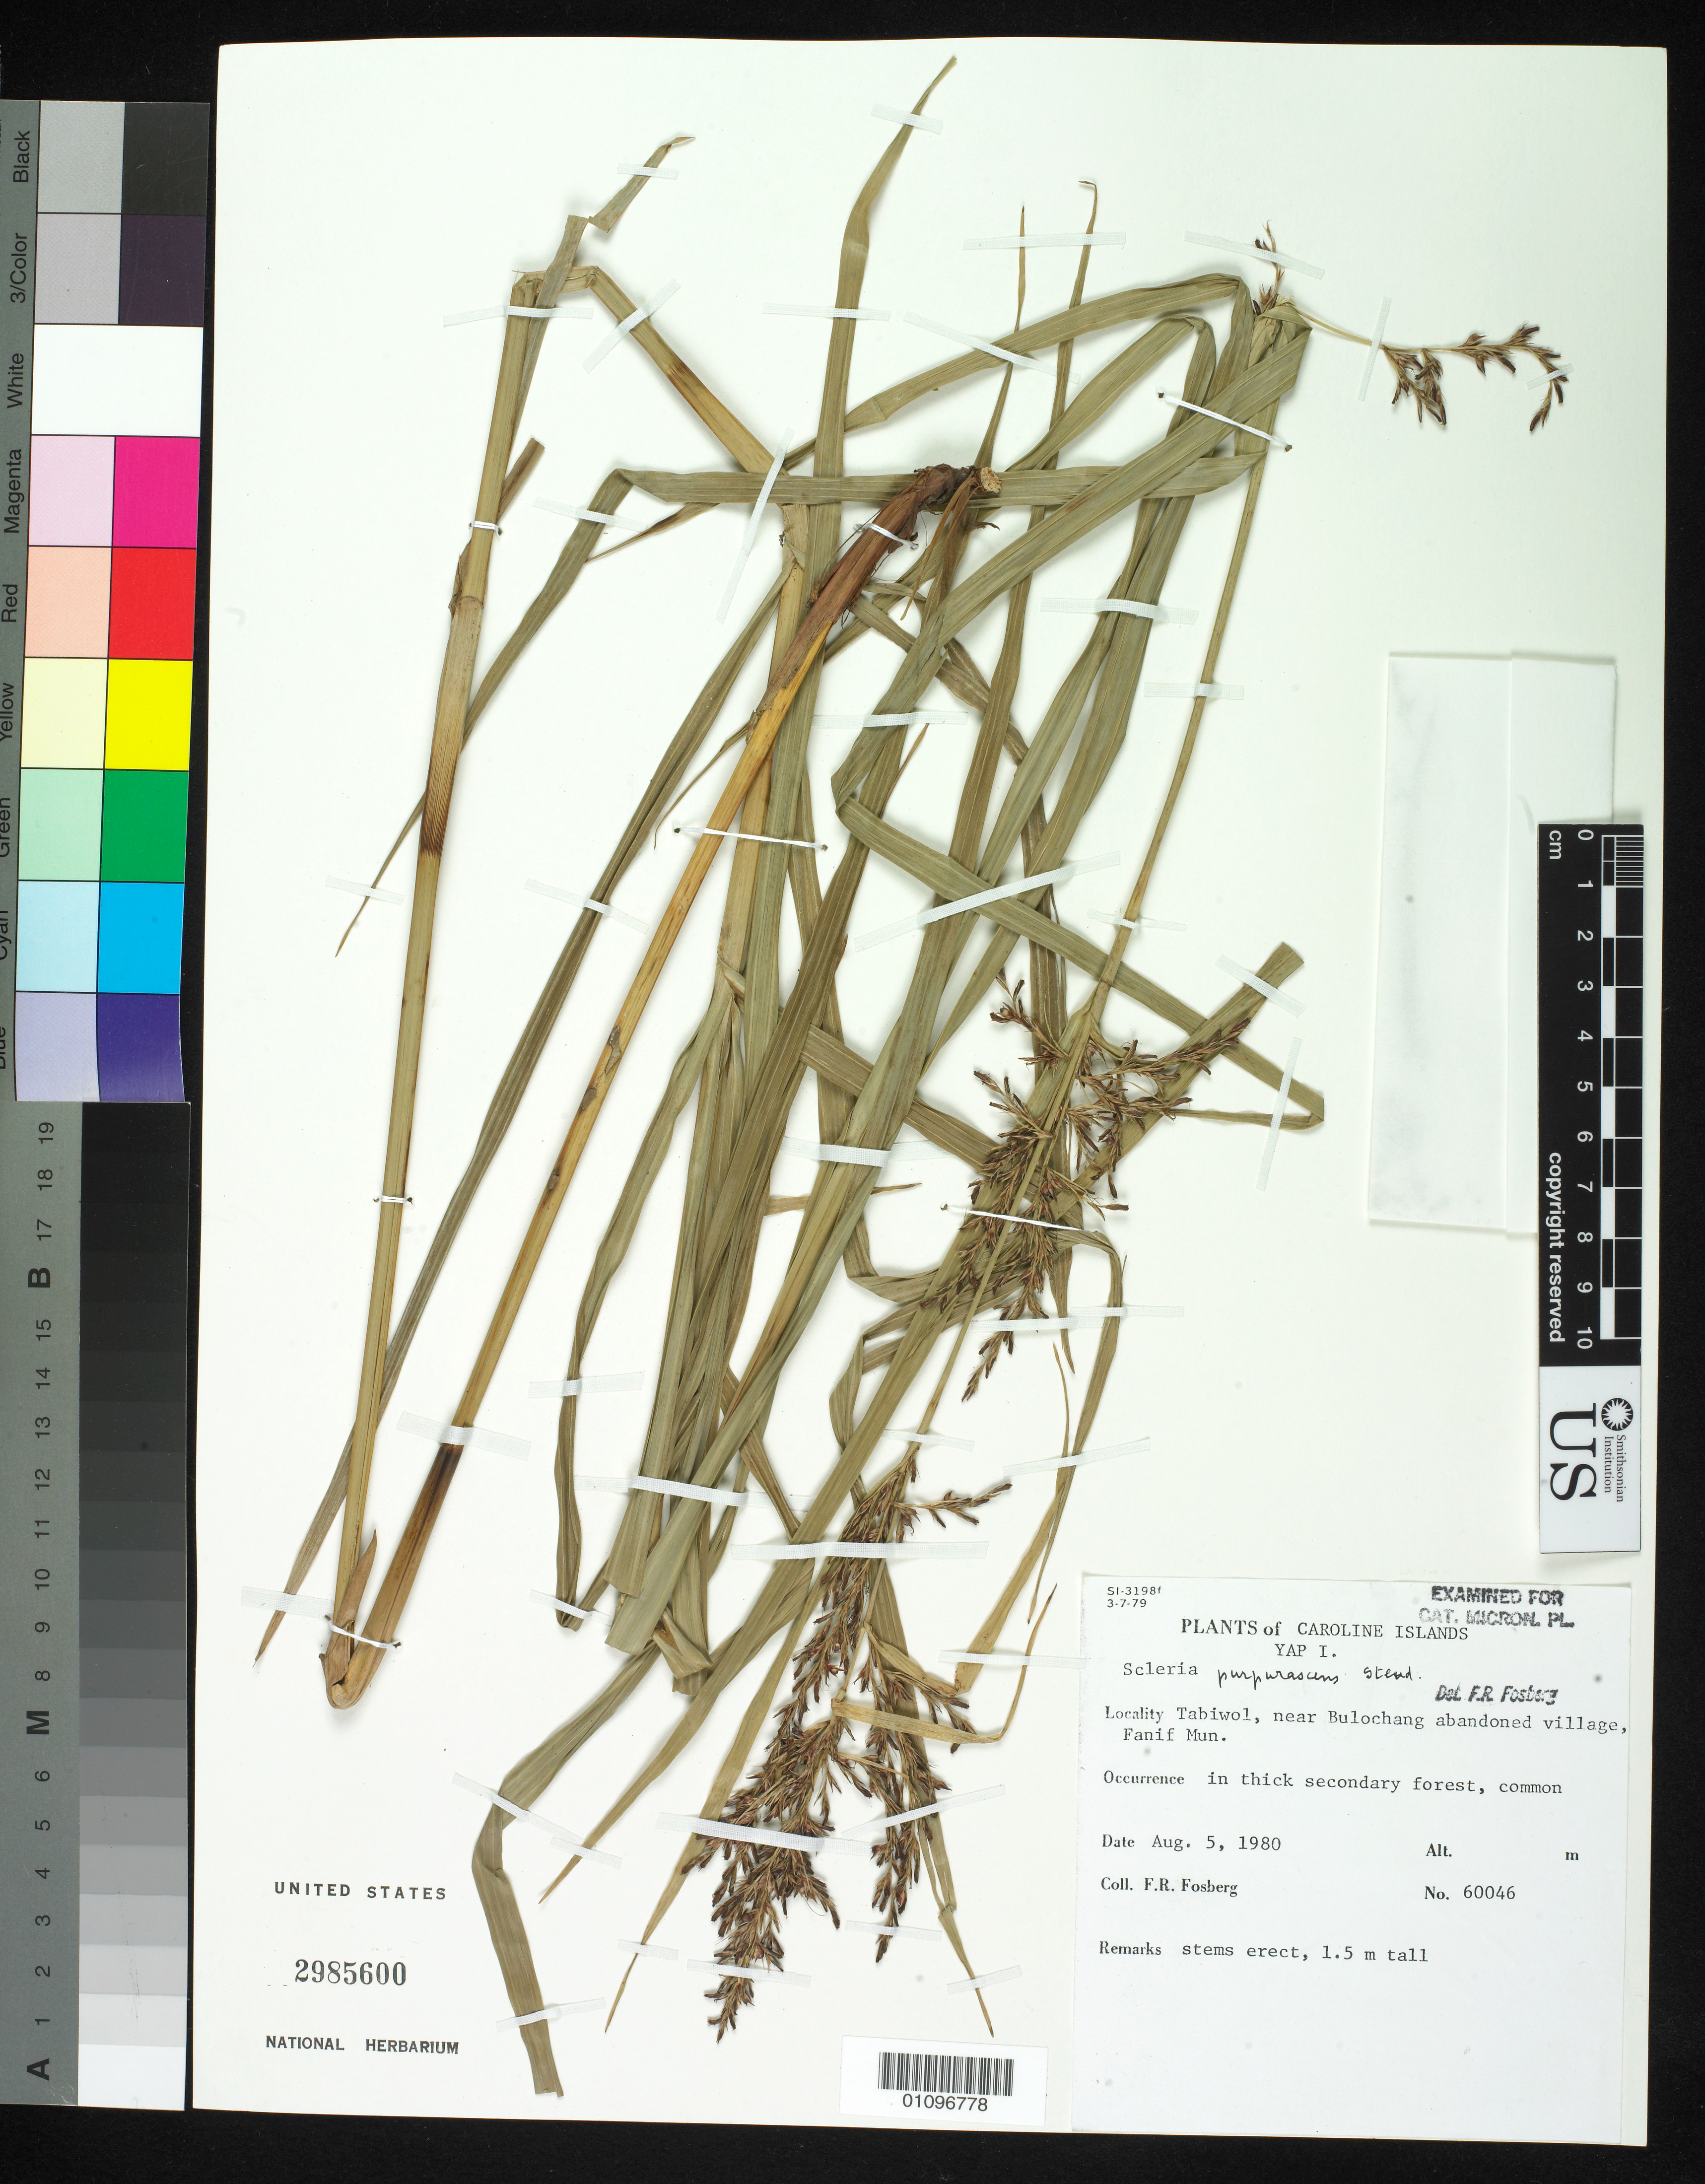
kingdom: Plantae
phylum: Tracheophyta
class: Liliopsida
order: Poales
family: Cyperaceae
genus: Scleria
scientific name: Scleria purpurascens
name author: Steud.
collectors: F. R. Fosberg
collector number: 60046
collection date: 1980-08-05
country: Micronesia, Federated States of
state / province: Yap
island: Yap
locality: Tabiwol, near Bulochang abandoned village, Fanif Mun.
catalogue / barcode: US 2985600